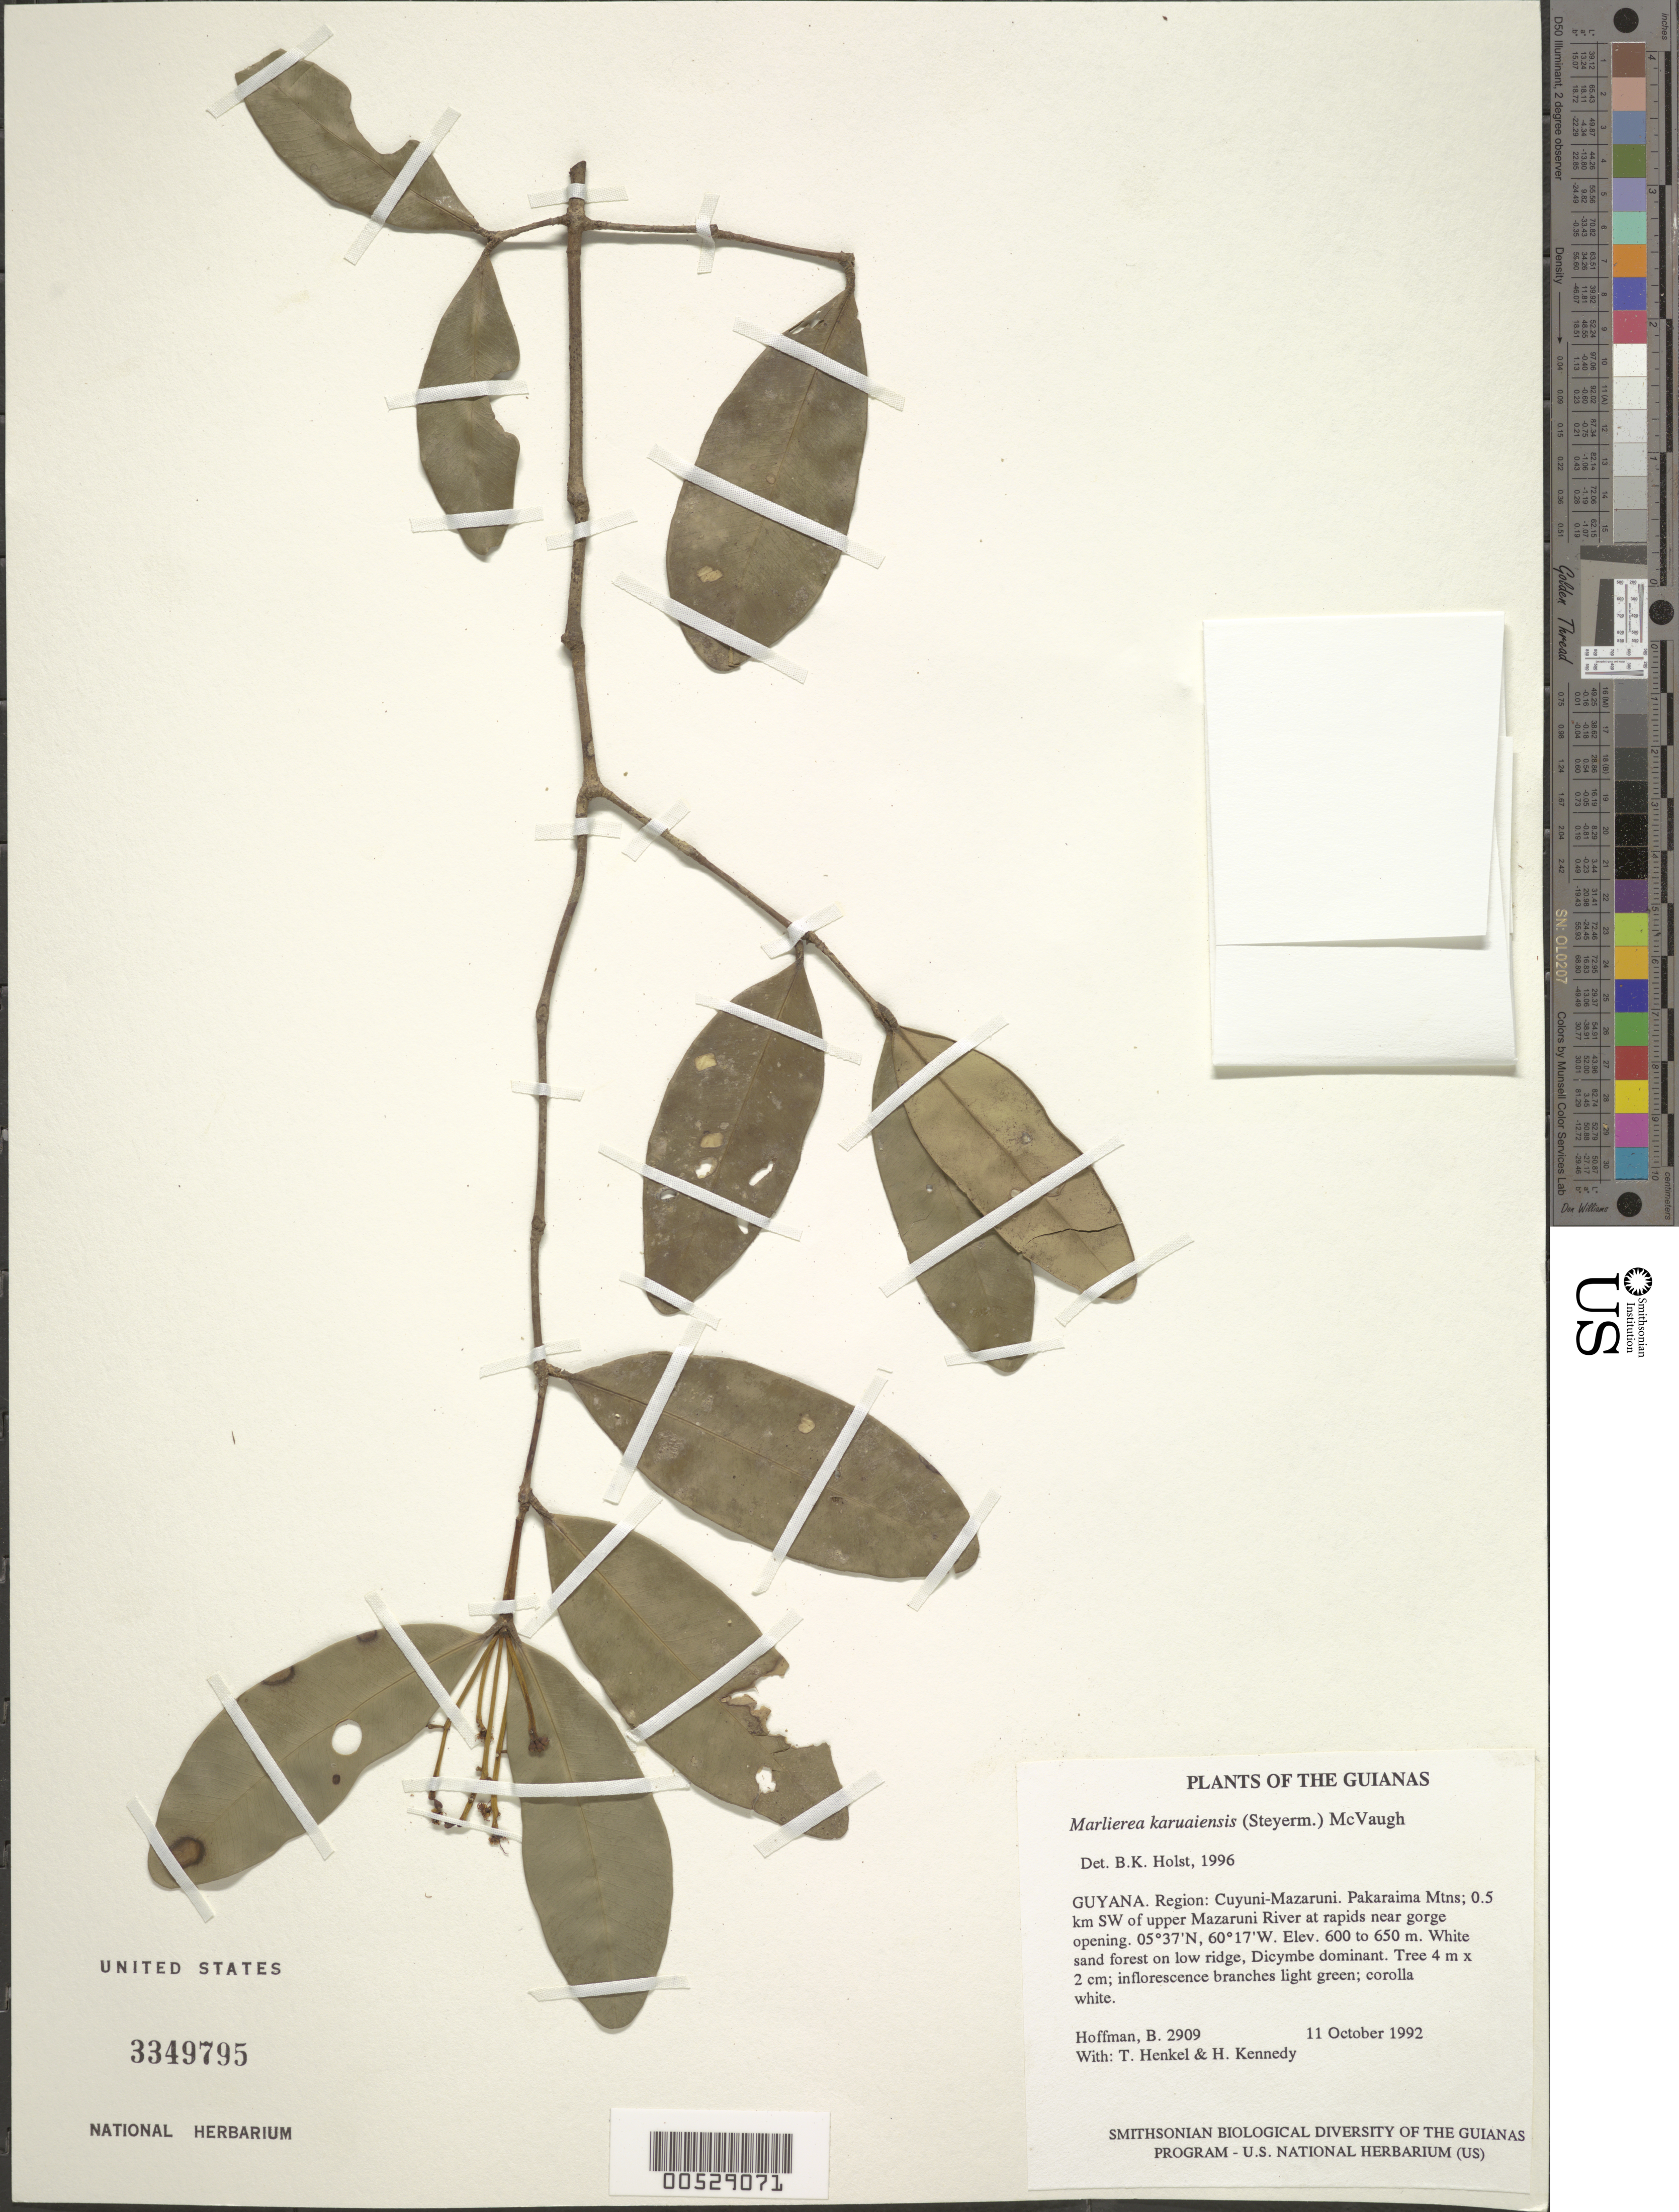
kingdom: Plantae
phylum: Tracheophyta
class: Magnoliopsida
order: Myrtales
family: Myrtaceae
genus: Myrcia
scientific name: Myrcia karuaiensis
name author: (Steyerm.) E. Lucas & C.E. Wilson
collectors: B. Hoffman, T. Henkel & H. Kennedy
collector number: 2909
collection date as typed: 11 October 1992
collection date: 1992-10-11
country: Guyana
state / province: Cuyuni-Mazaruni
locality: Pakaraima Mountains; Imbaimadai, 0.5 km SW of upper Mazaruni River at rapids near gorge opening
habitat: White sand forest on low ridge, Dicymbe dominant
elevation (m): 600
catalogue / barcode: US 3349795